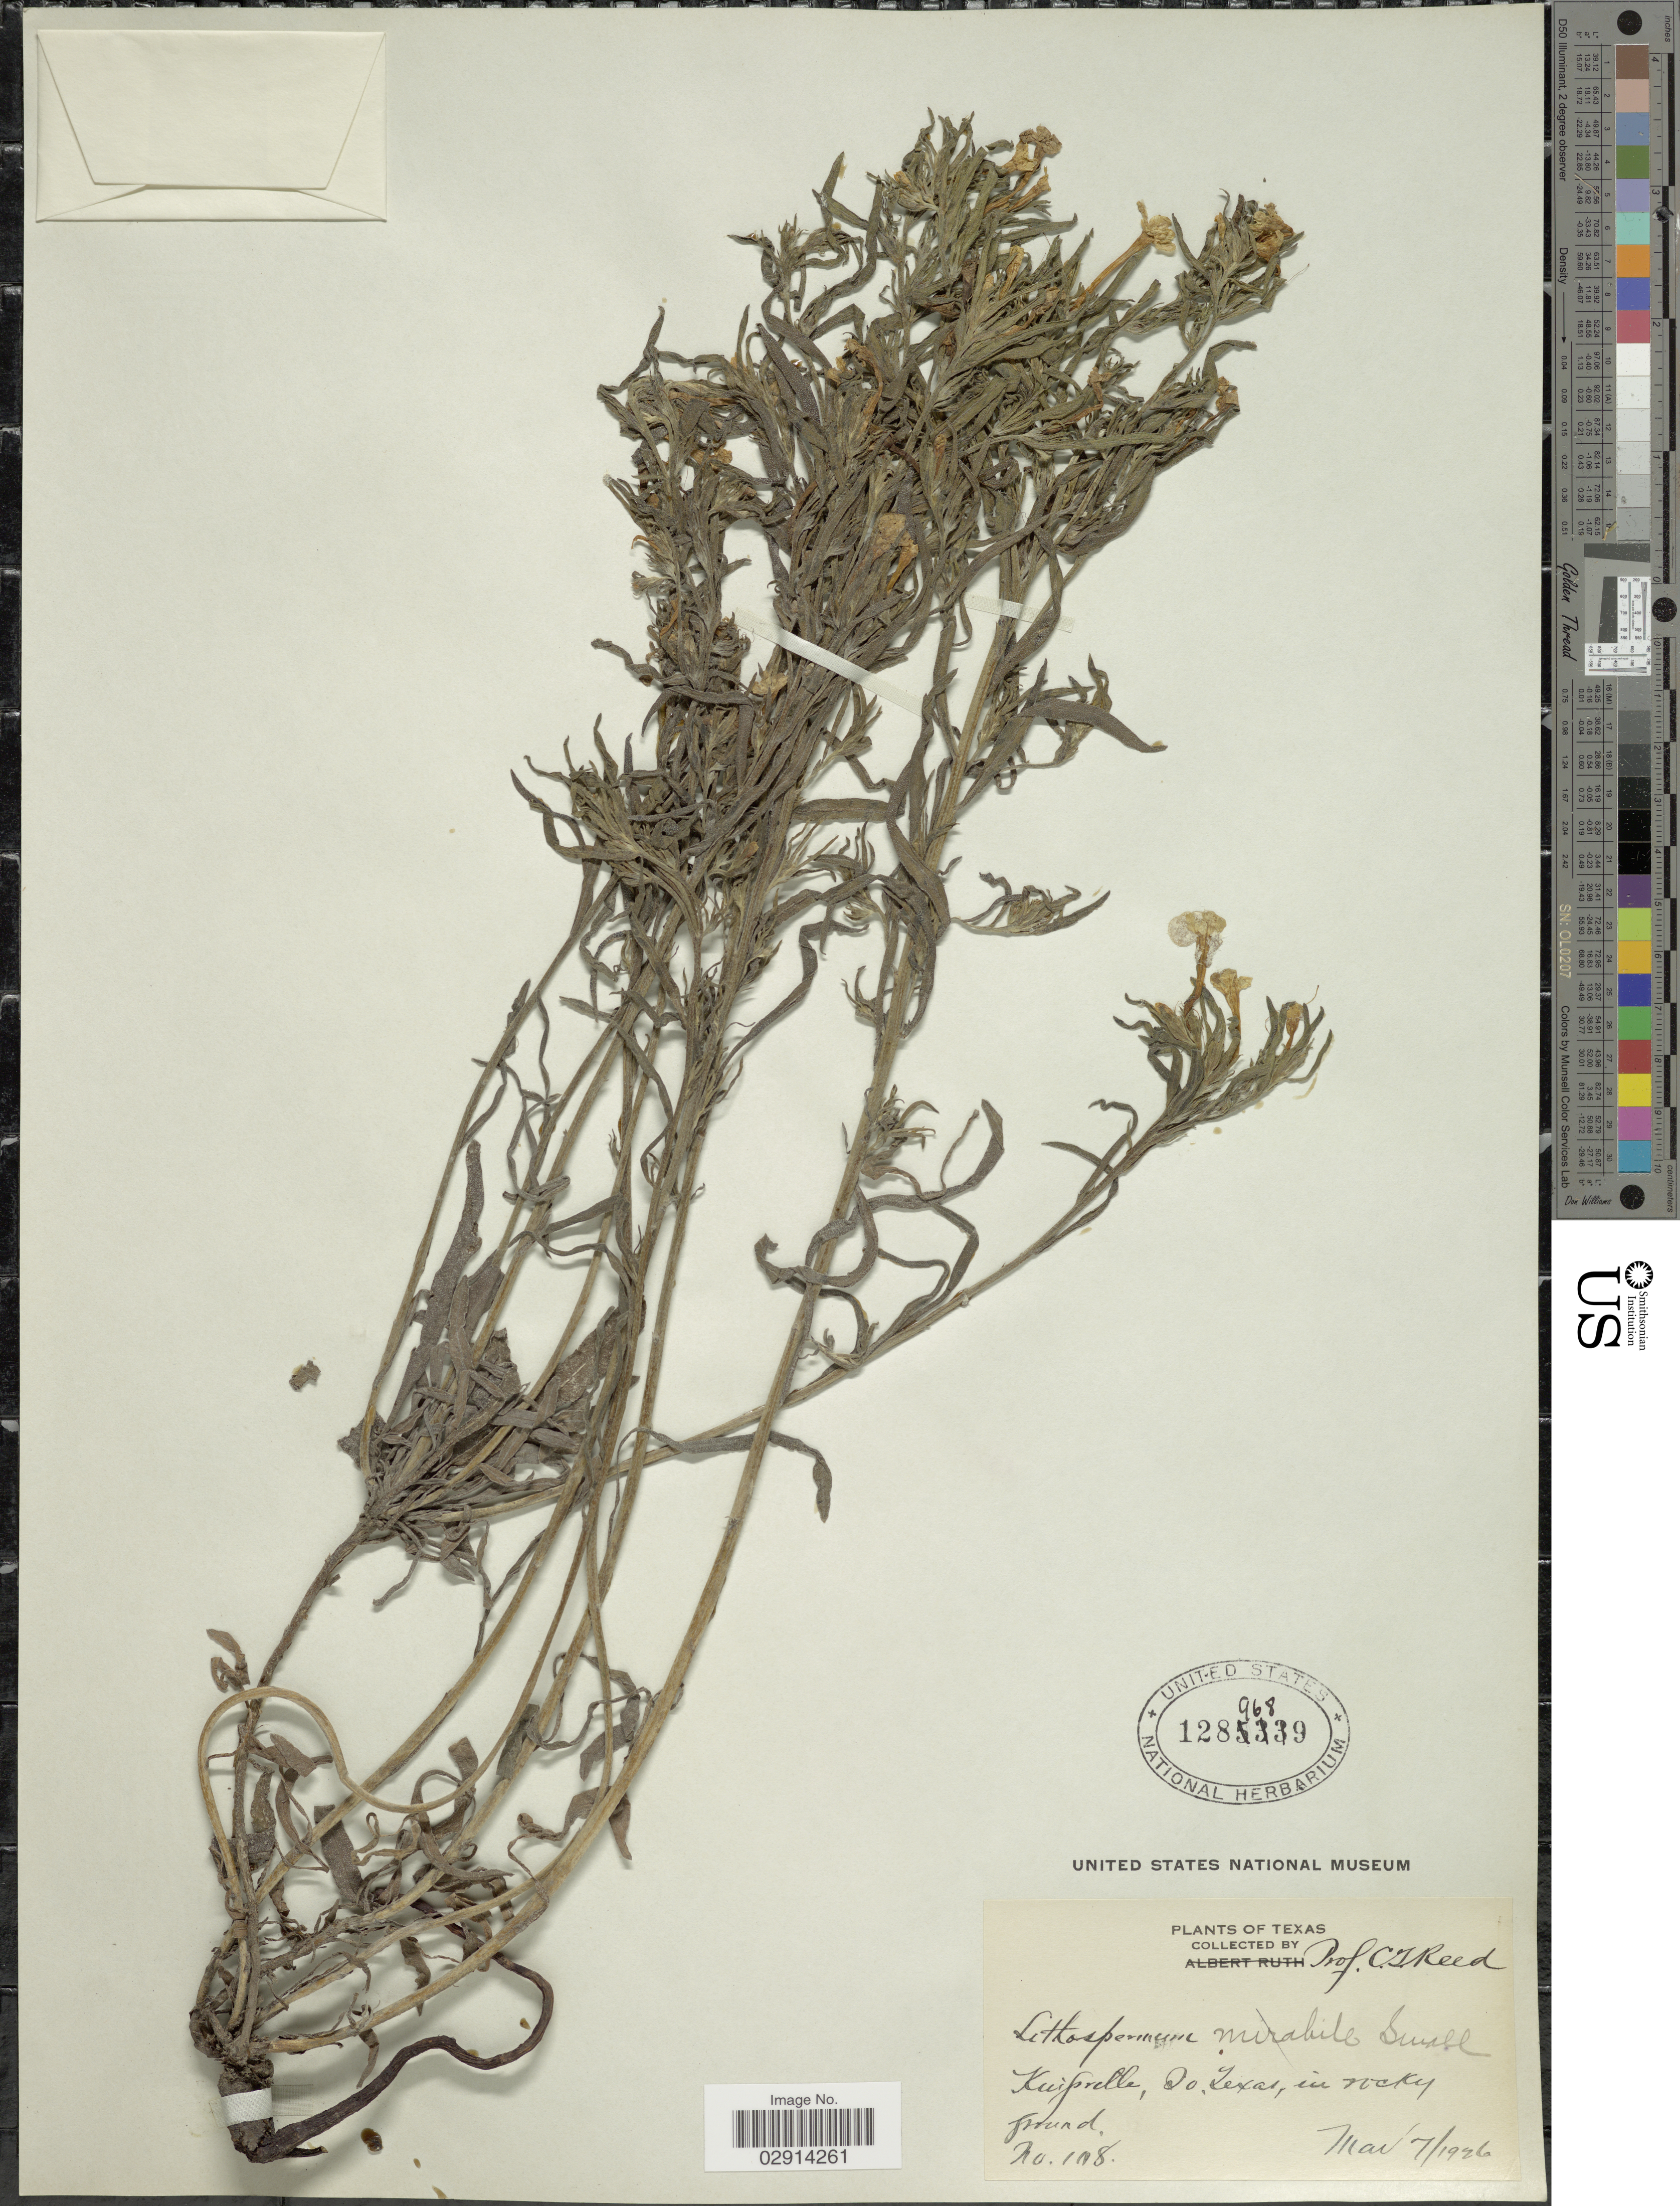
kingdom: Plantae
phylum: Tracheophyta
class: Magnoliopsida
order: Boraginales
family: Boraginaceae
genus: Lithospermum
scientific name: Lithospermum incisum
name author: Lehm.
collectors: C. Reed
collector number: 108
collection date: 1926-03-07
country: United States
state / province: Texas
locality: Kingsville, Texas.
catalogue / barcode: US 1289689